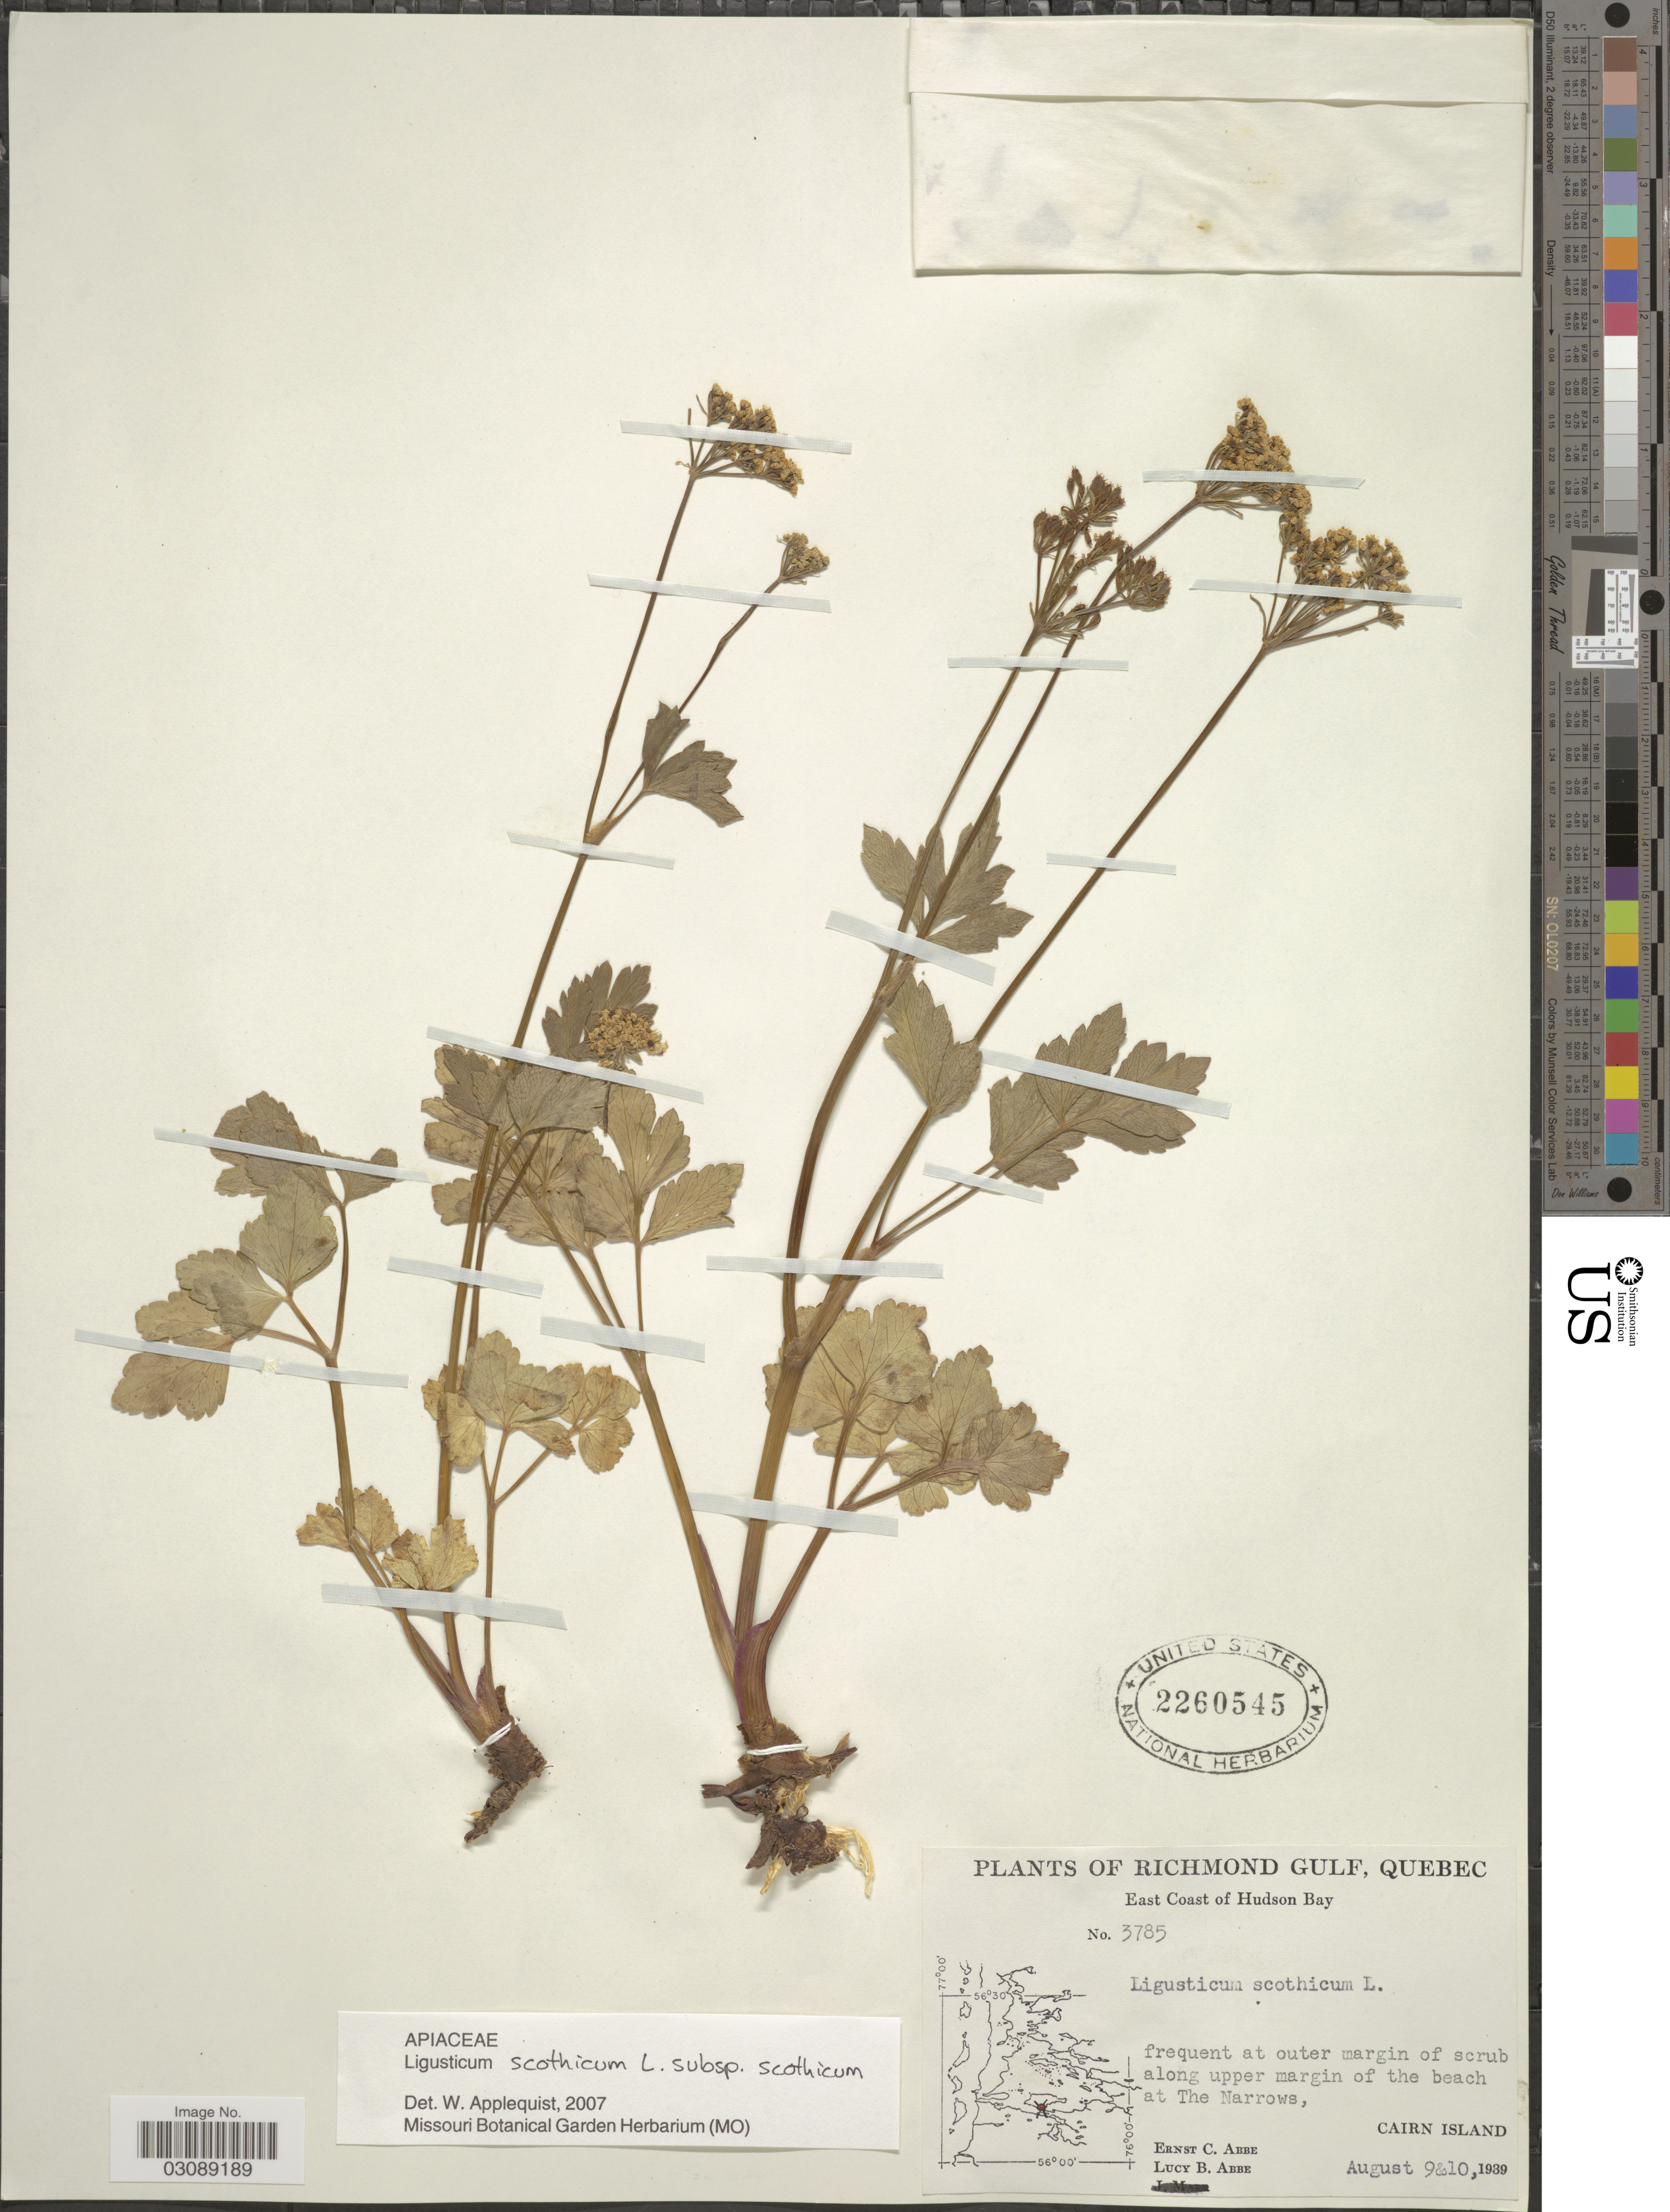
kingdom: Plantae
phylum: Tracheophyta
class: Magnoliopsida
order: Apiales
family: Apiaceae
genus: Ligusticum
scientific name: Ligusticum scoticum subsp. scoticum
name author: L.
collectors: E. C. Abbe & L. B. Abbe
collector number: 3785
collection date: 1939-08-09/1939-08-10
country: Canada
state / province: Quebec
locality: Richmond Gulf, East Coast of Hudson Bay, frequent at outer margin of scrub along upper margin of the beach at The Narrows, Cairn Island.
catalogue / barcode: US 2260545